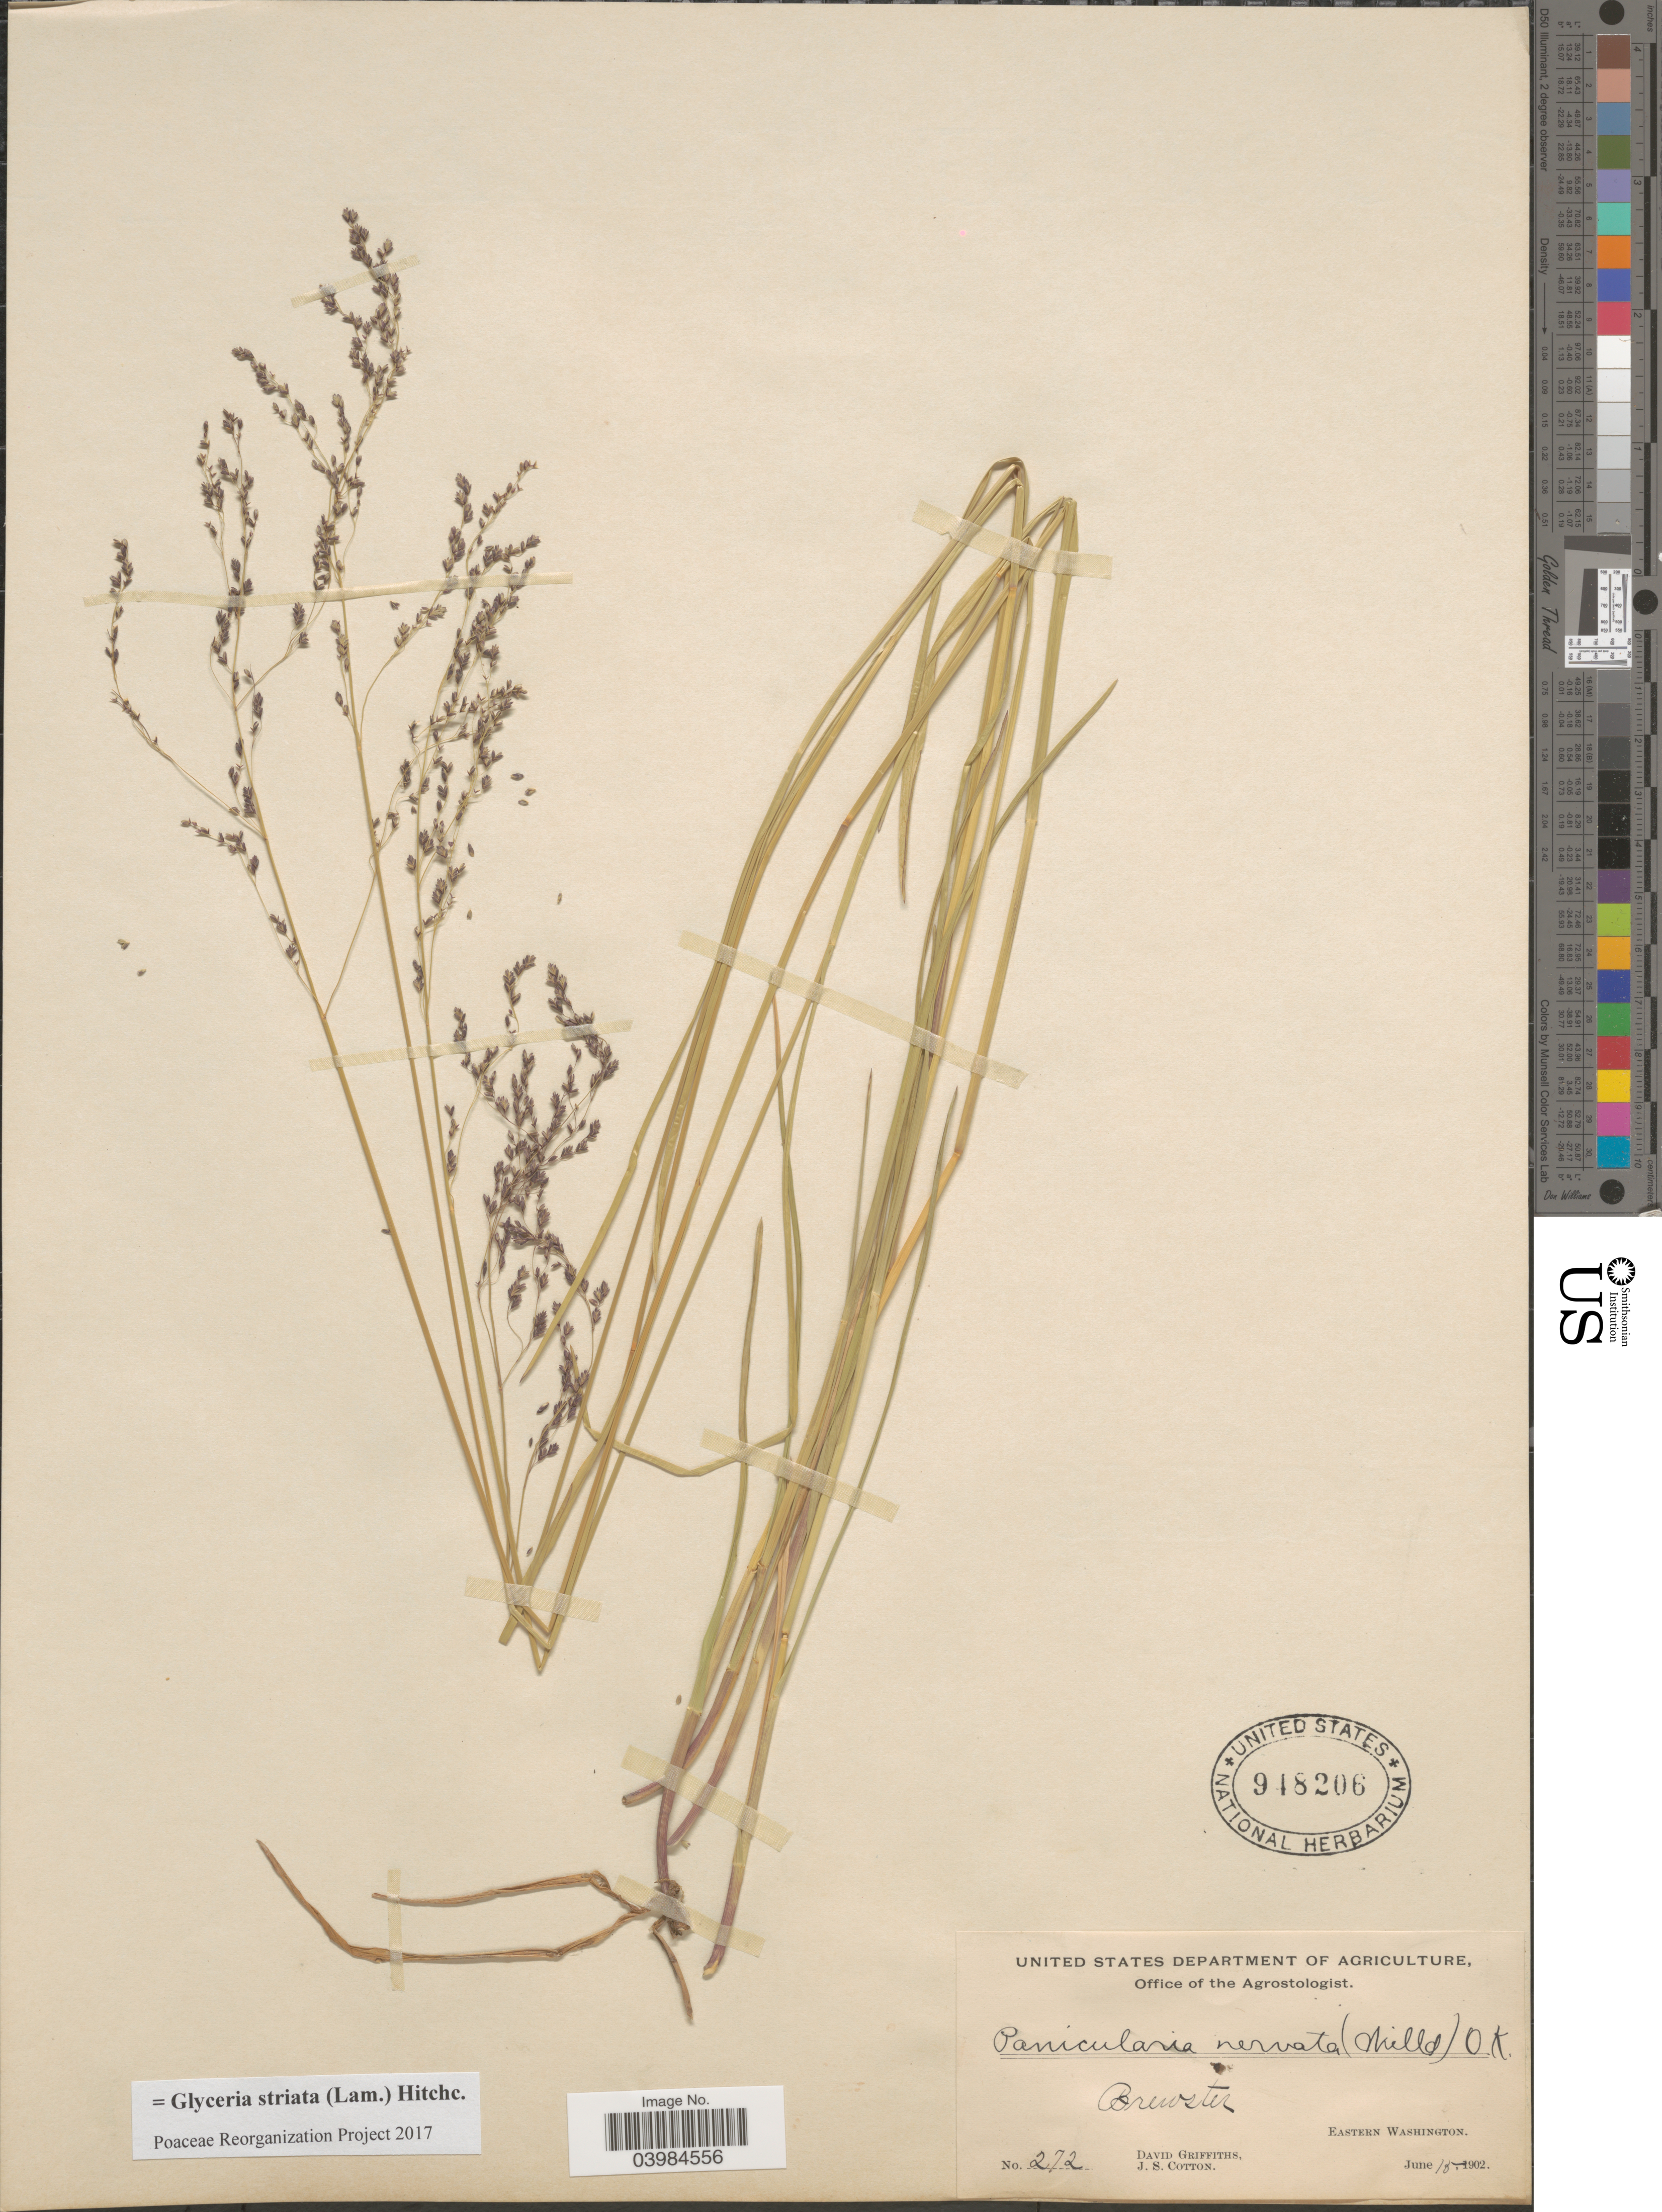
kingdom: Plantae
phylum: Tracheophyta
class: Liliopsida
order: Poales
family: Poaceae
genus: Glyceria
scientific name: Glyceria striata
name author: (Lam.) Hitchc.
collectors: D. Griffiths & J. S. Cotton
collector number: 272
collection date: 1902-06-15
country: United States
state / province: Washington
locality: Brewster. Eastern Washington.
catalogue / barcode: US 948206